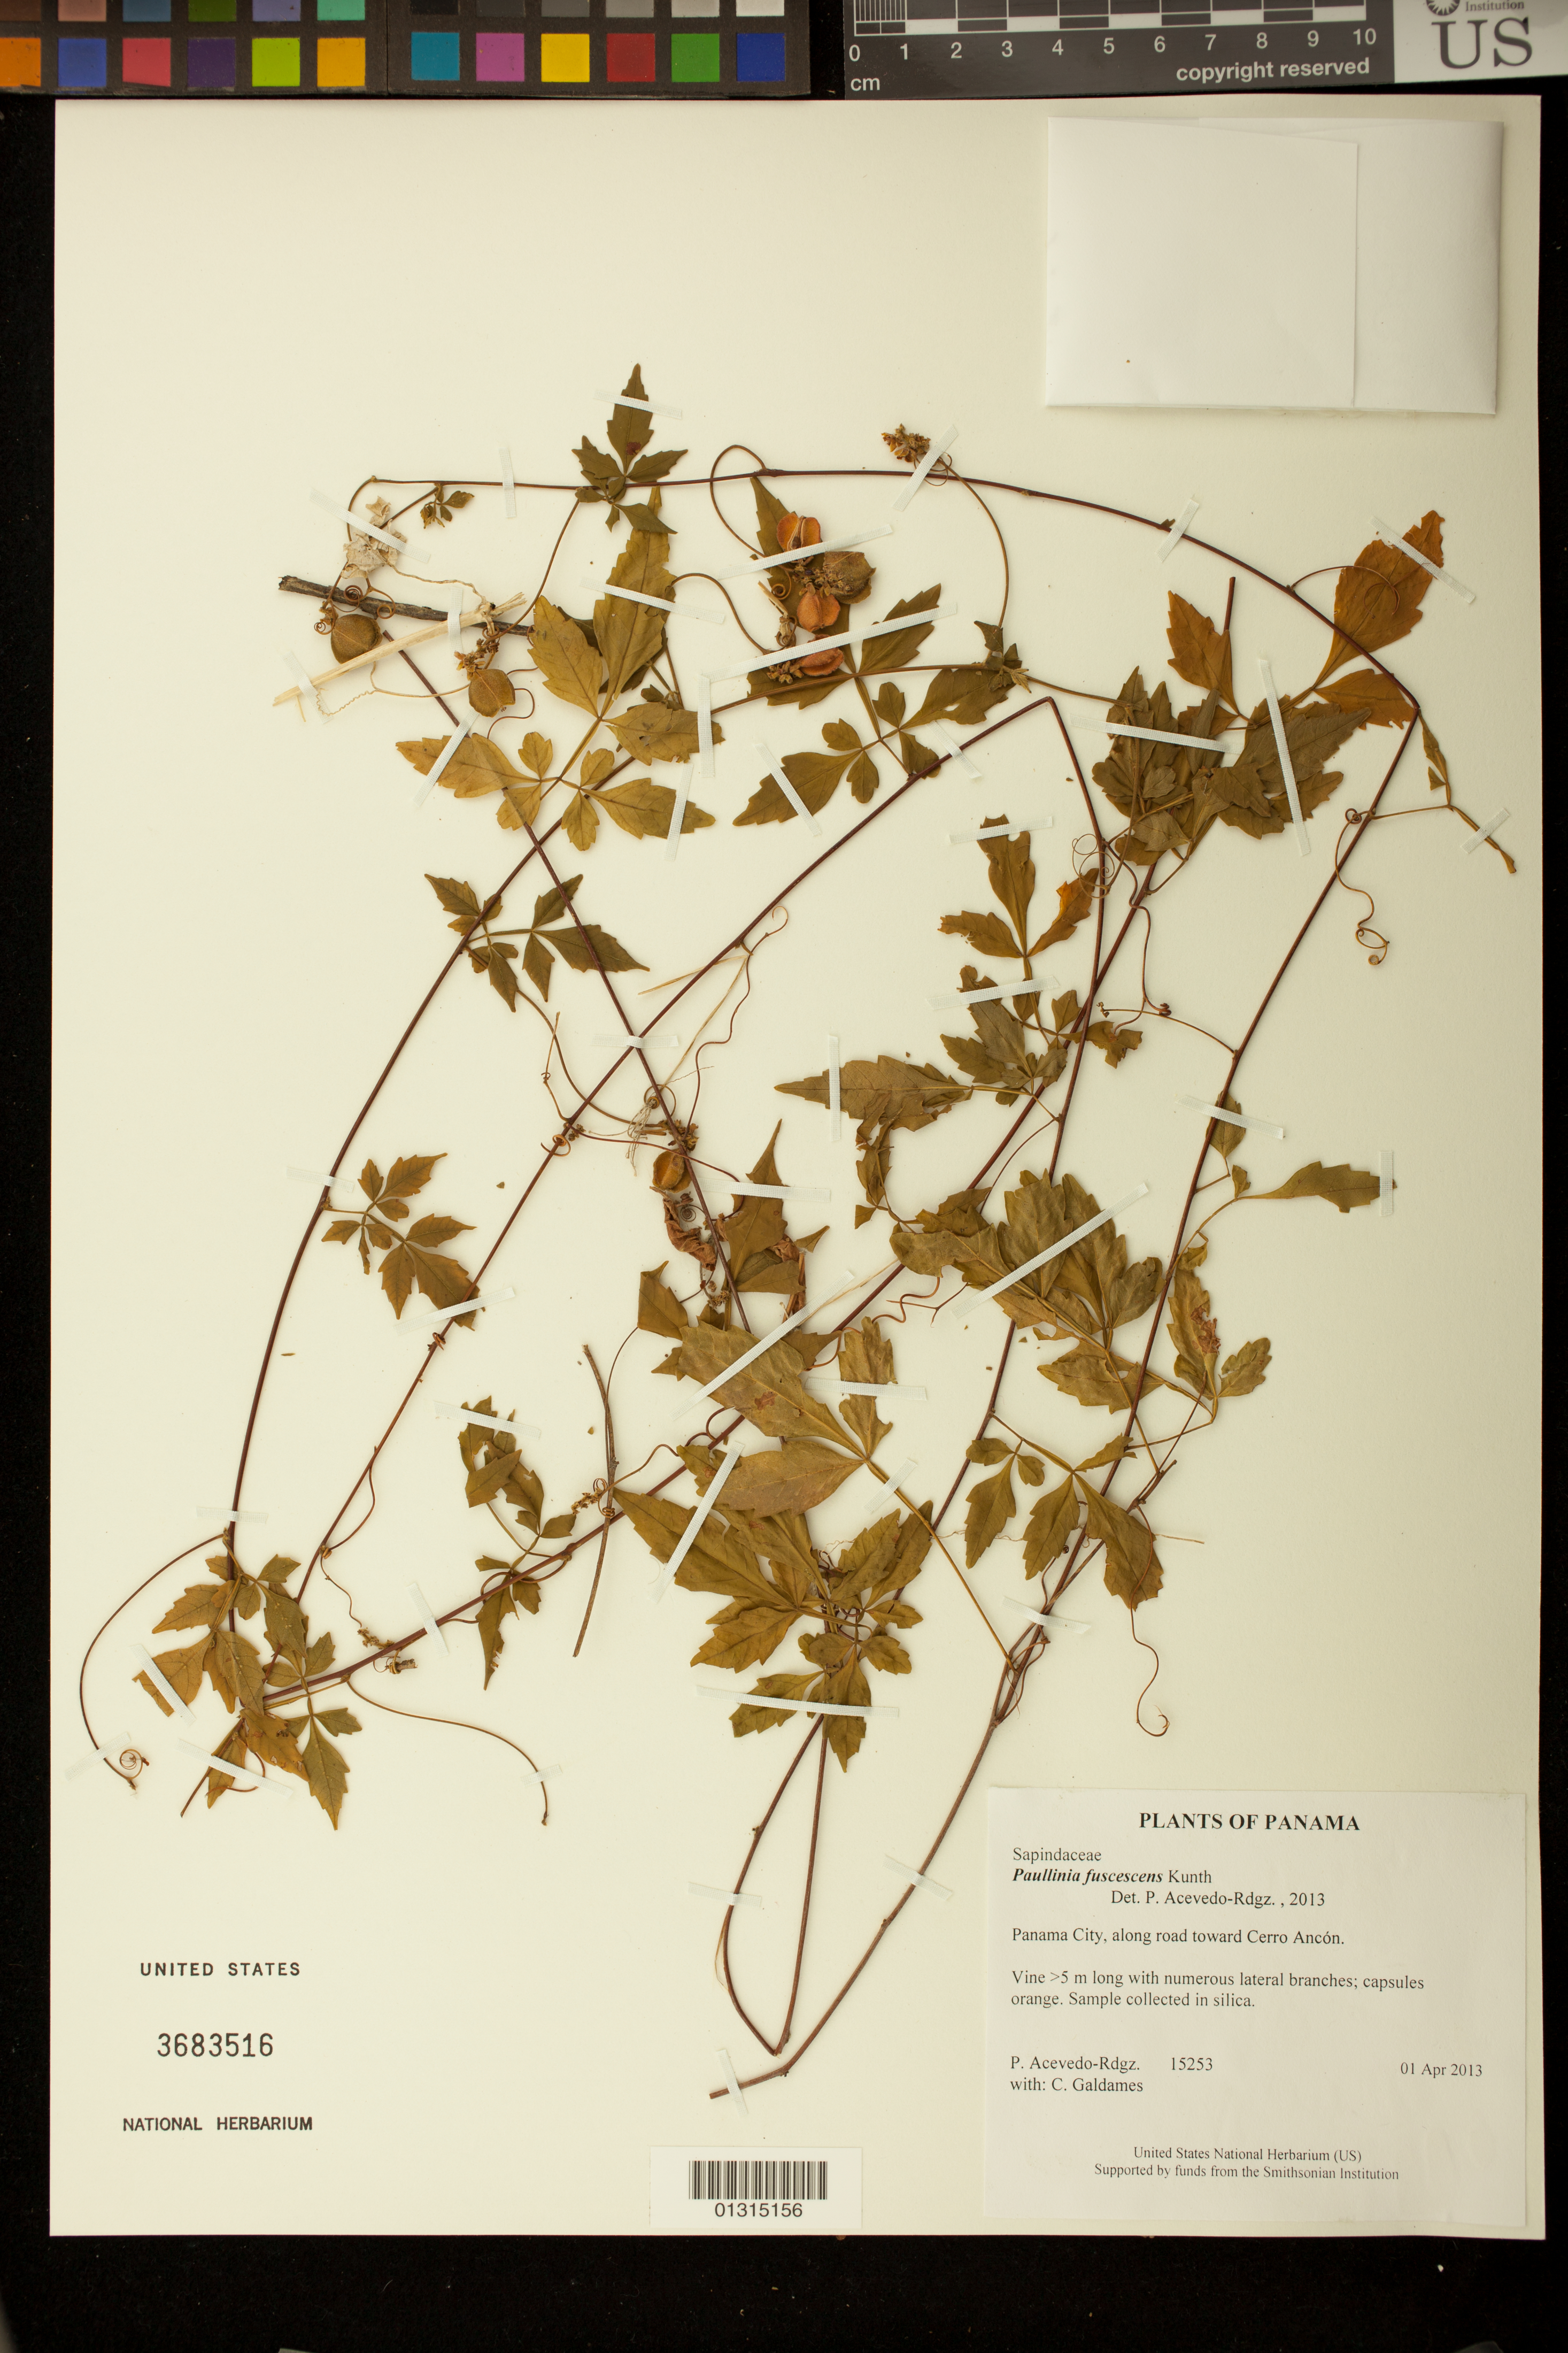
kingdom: Plantae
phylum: Tracheophyta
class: Magnoliopsida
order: Sapindales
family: Sapindaceae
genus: Paullinia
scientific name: Paullinia fuscescens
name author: Kunth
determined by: Acevedo-Rodríguez, P., (BOT), Smithsonian Institution - National Museum of Natural History (UNITED STATES)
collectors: P. Acevedo-Rodr. & C. Galdames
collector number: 15253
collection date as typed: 01 Apr 2013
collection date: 2013-04-01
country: Panama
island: Panama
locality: Panama City, along road toward Cerro Ancón.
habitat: Roadside.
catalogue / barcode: US 3683516